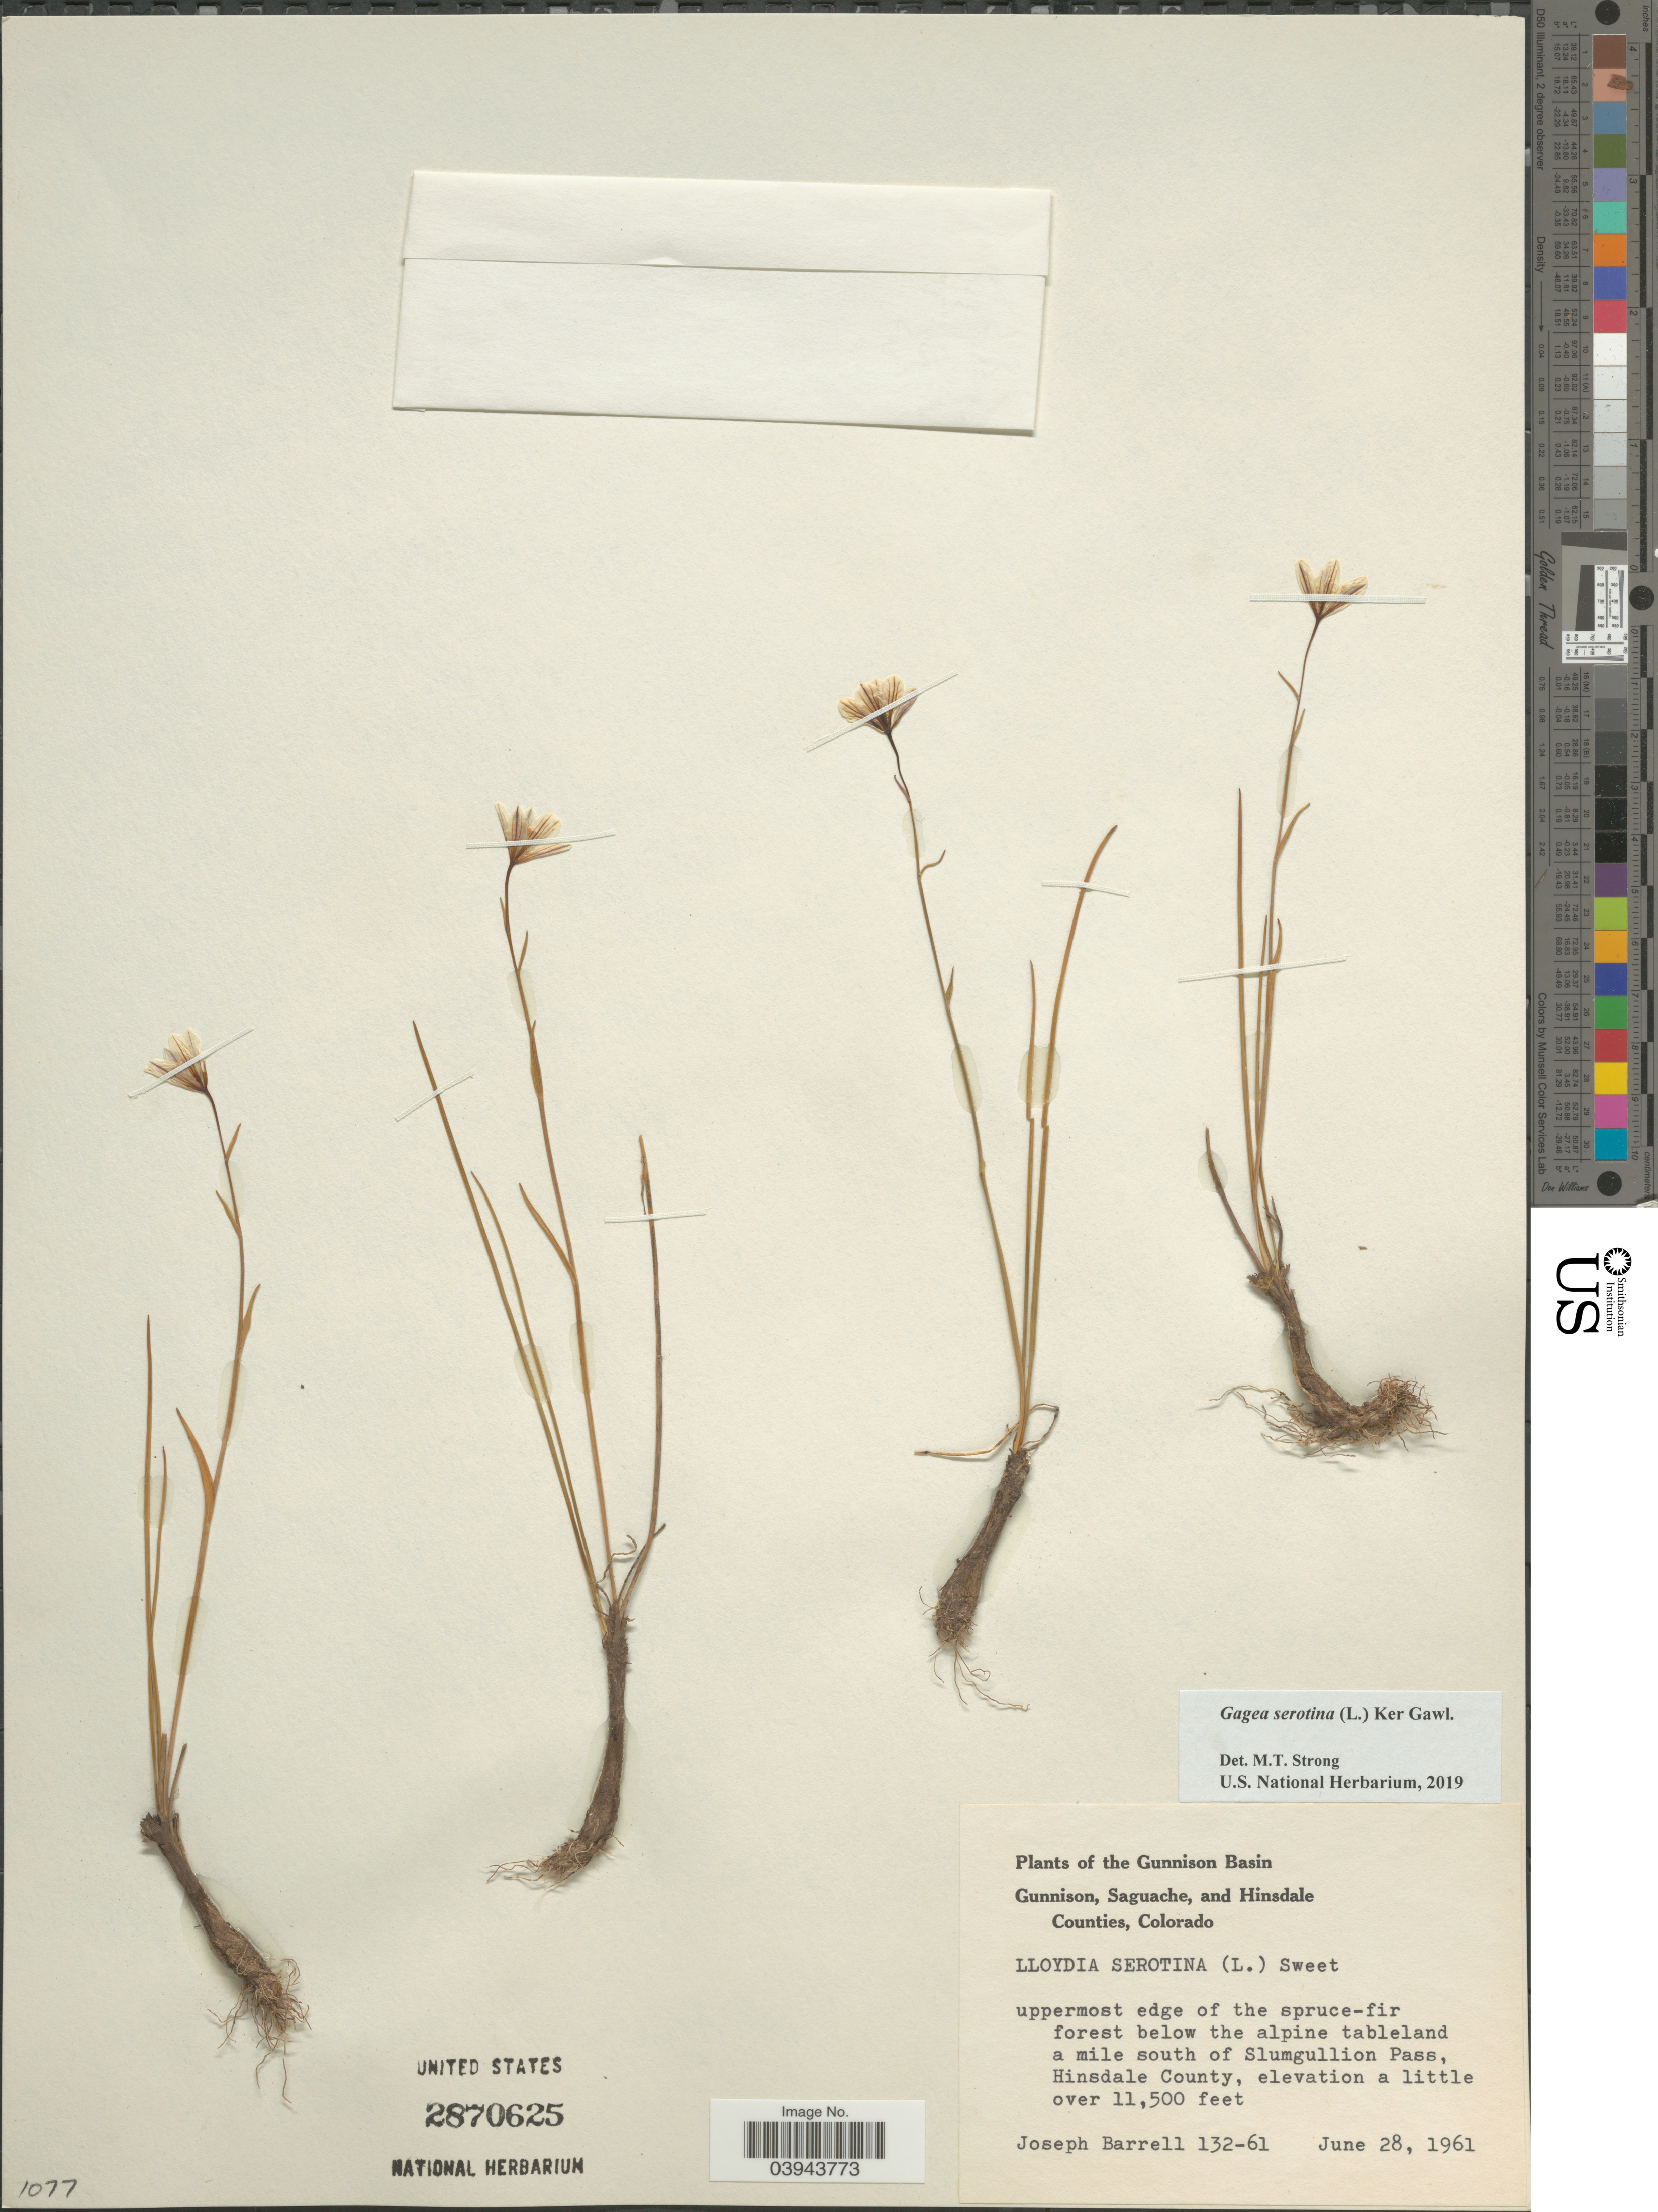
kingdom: Plantae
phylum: Tracheophyta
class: Liliopsida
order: Liliales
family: Liliaceae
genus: Lloydia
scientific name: Lloydia serotina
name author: (L.) Salisb. ex Rchb.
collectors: J. Barrell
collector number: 132-61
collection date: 1961-06-28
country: United States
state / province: Colorado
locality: The Gunnison Basin. Below the alpine tableland a mile south of Slumgullion Pass, Hinsdale County.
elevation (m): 3505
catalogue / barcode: US 2870625